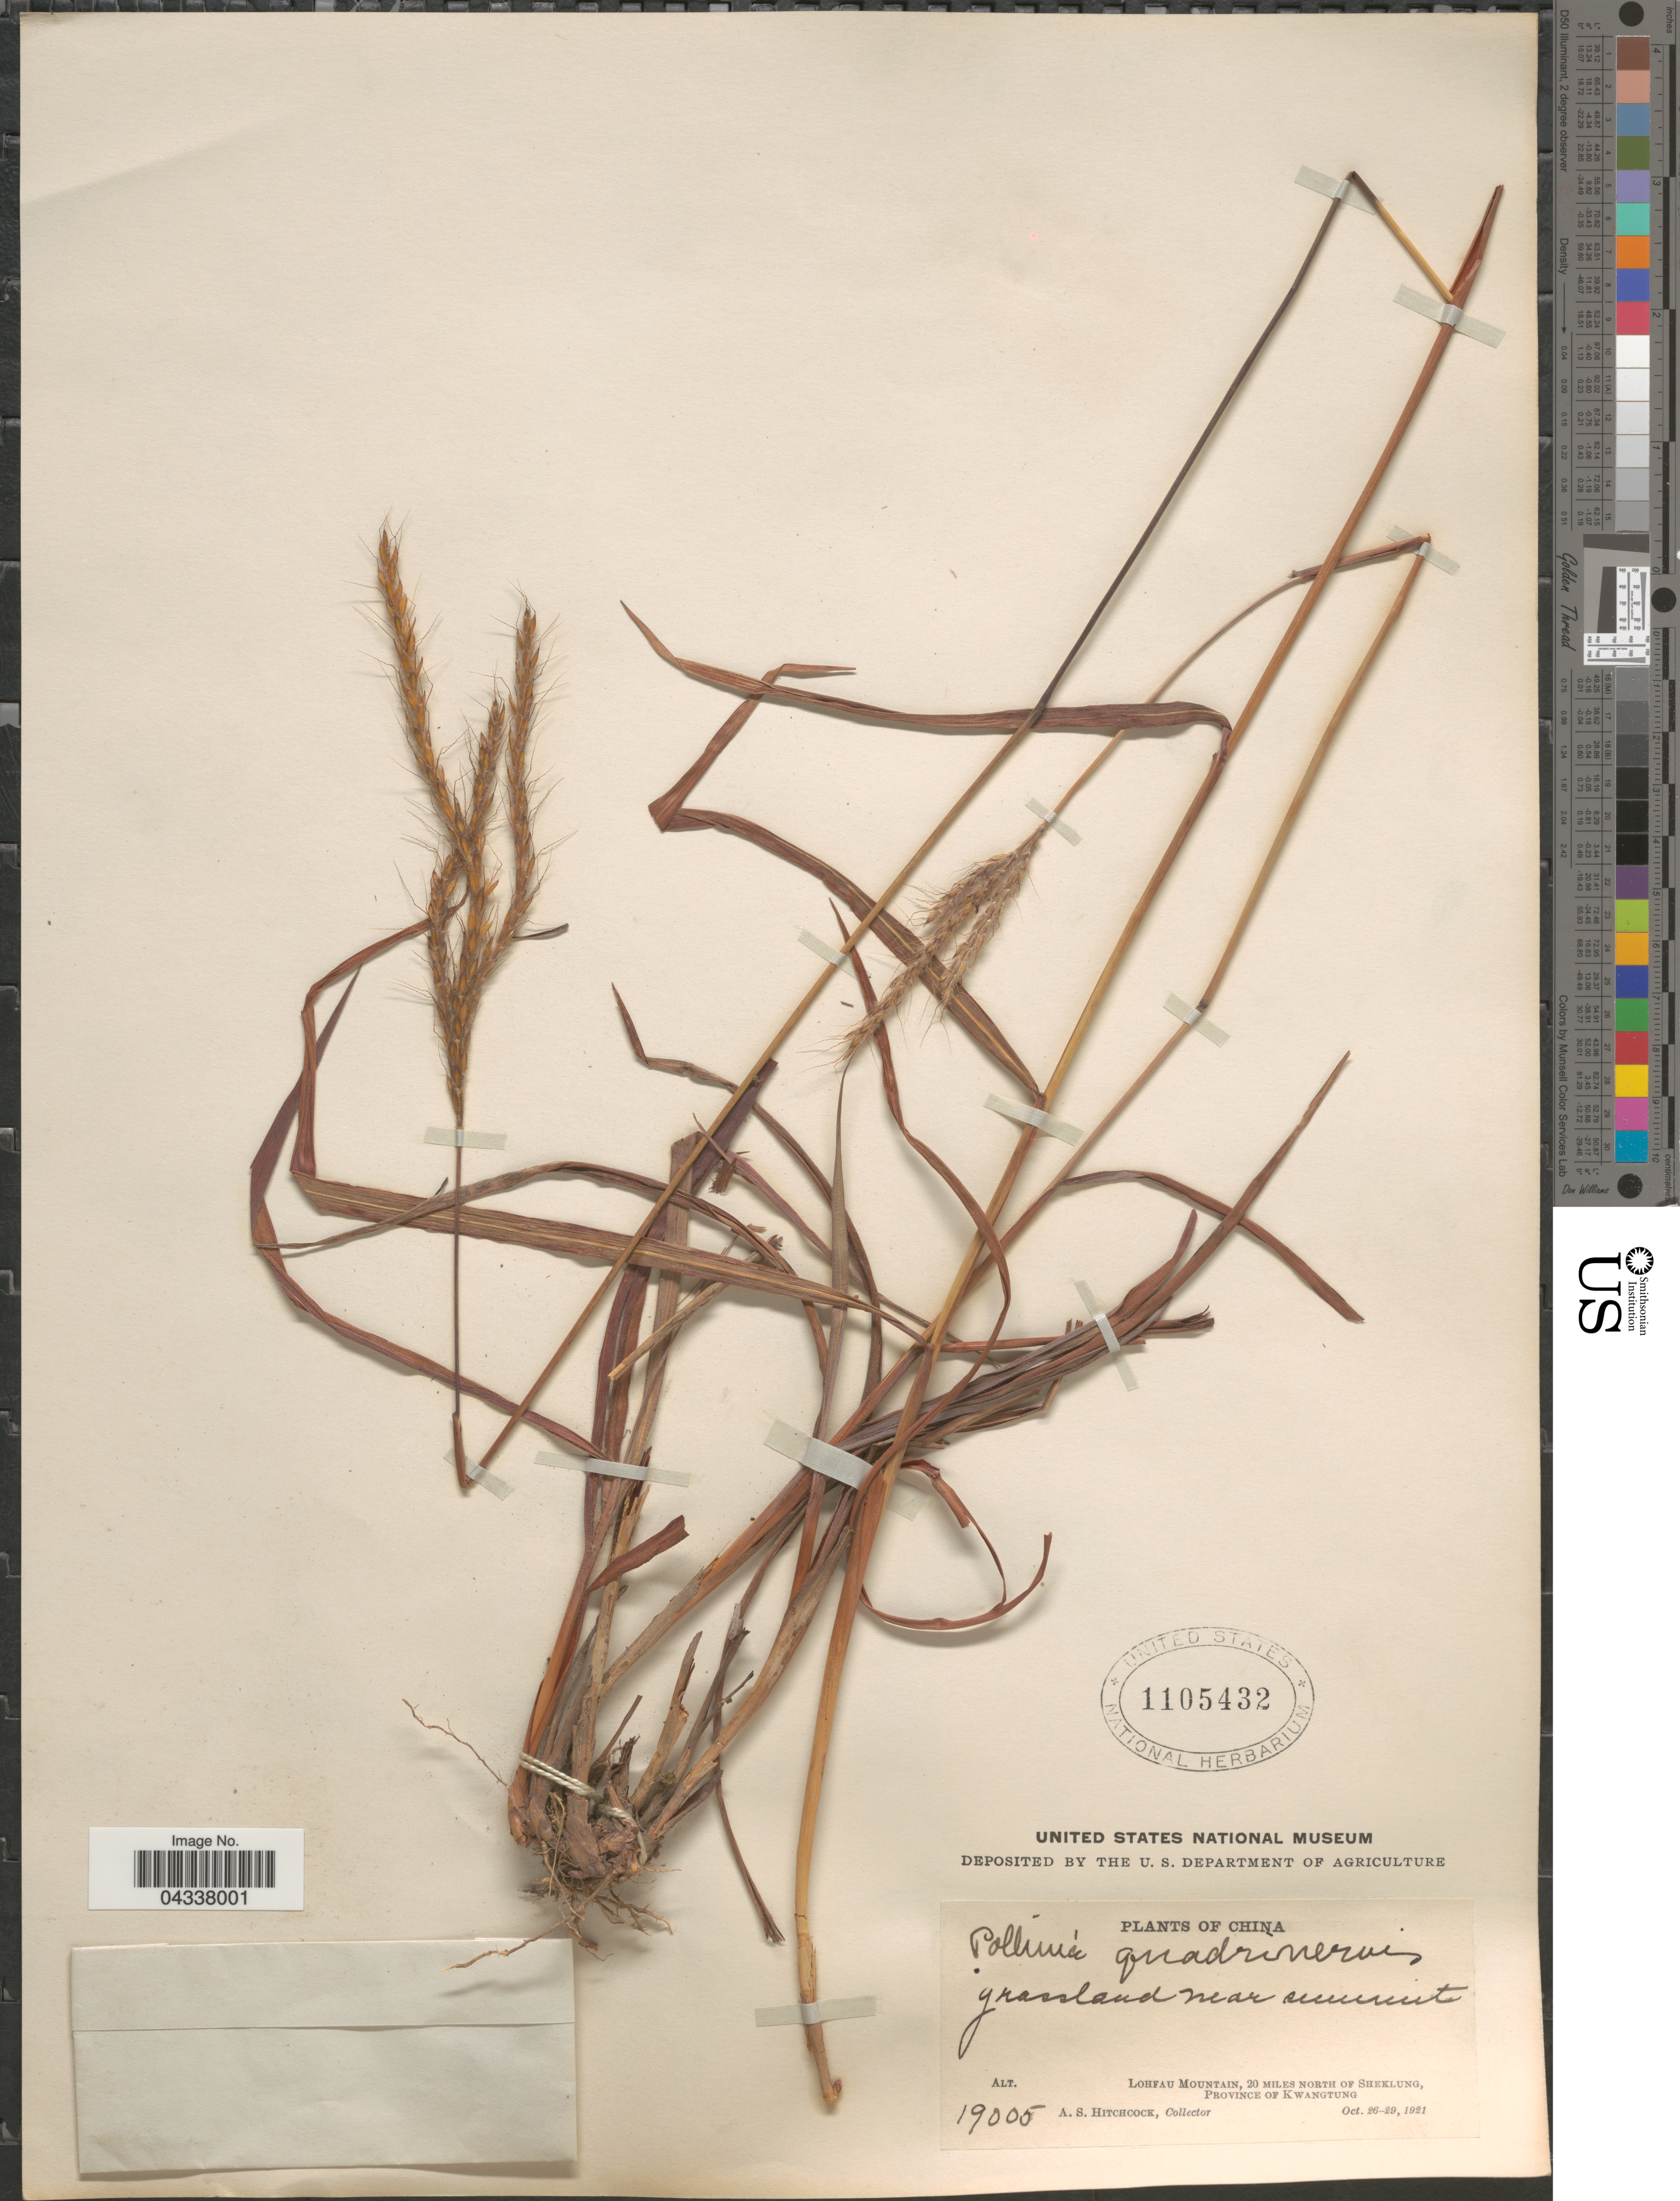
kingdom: Plantae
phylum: Tracheophyta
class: Liliopsida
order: Poales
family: Poaceae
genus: Pseudopogonatherum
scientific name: Pseudopogonatherum quadrinerve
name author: (Hack.) Ohwi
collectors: A. S. Hitchcock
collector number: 19005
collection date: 1921-10-26/1921-10-29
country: China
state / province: Guangdong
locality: Grassland near summit. Lohfau Mountain, 20 miles North of Sheklung, Province of Kwangtung.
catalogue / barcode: US 1105432